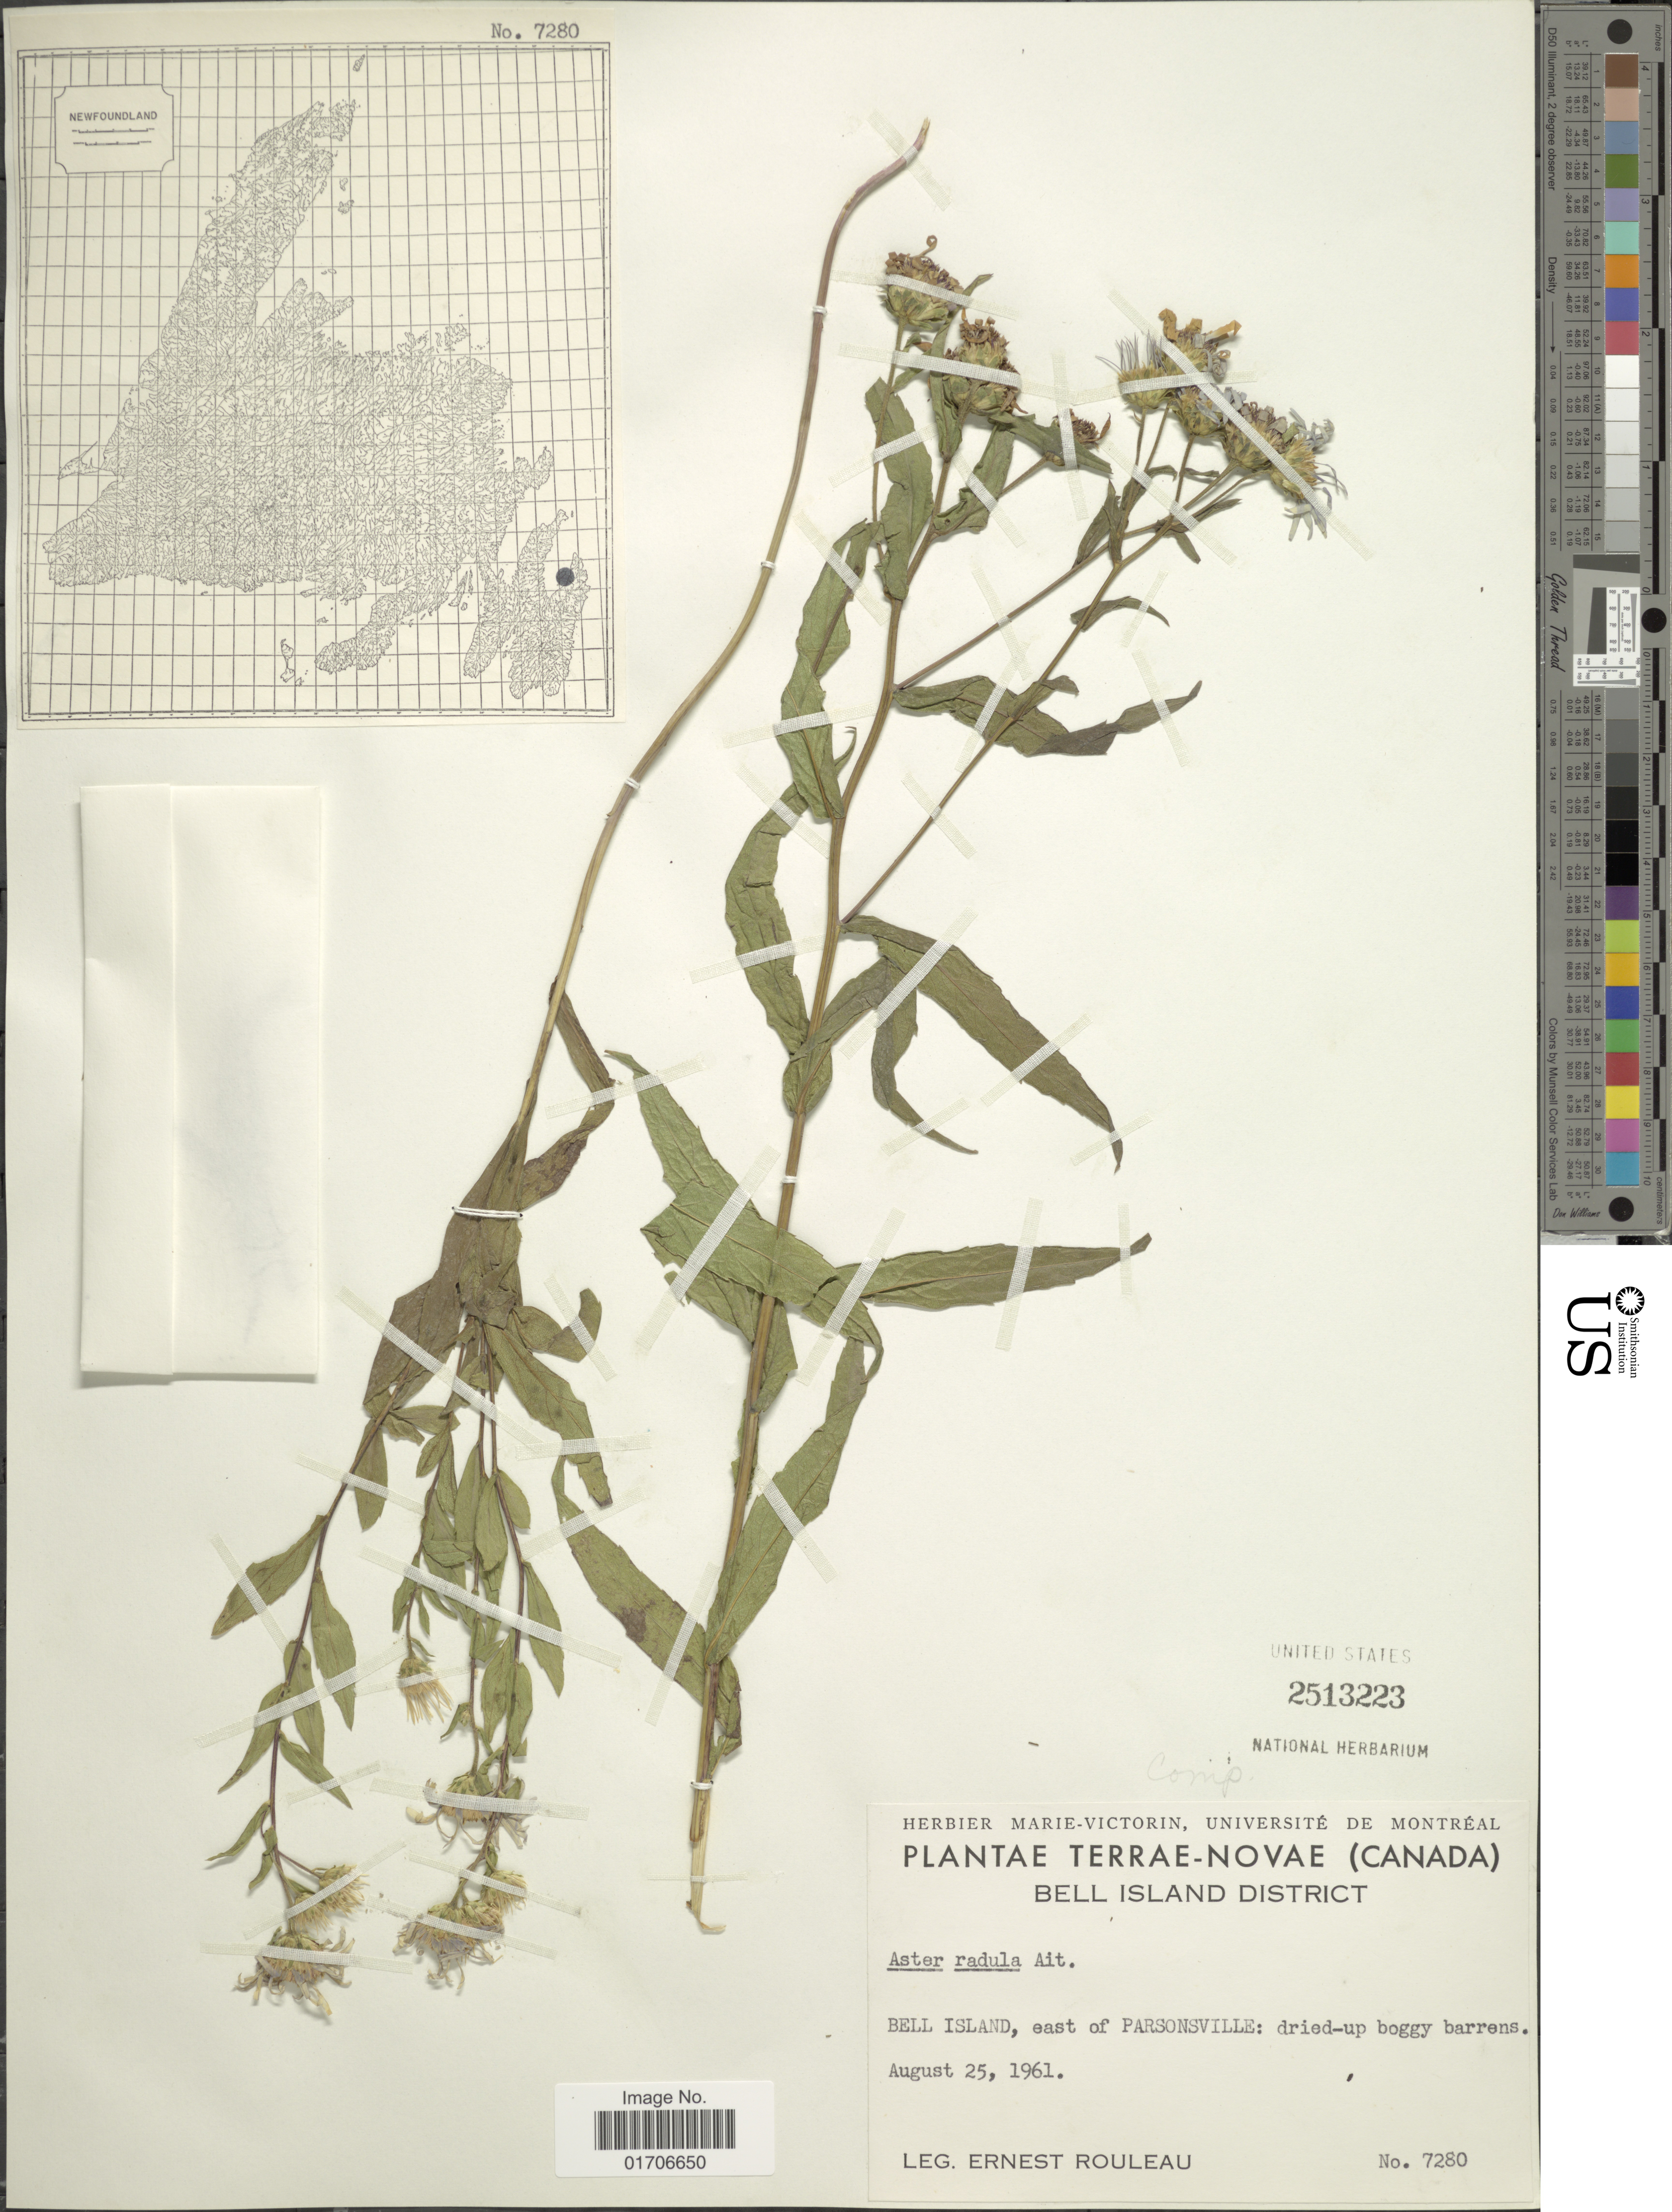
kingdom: Plantae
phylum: Tracheophyta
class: Magnoliopsida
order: Asterales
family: Asteraceae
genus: Eurybia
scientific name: Eurybia radula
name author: (Aiton) G.L. Nesom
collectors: E. Rouleau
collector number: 7280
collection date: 1961-08-25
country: Canada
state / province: Newfoundland and Labrador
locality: Terrae-Novae (Canada). Bell Island District. Bell Island, east of Parsonsville: dried-up boggy barrens.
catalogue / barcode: US 2513223